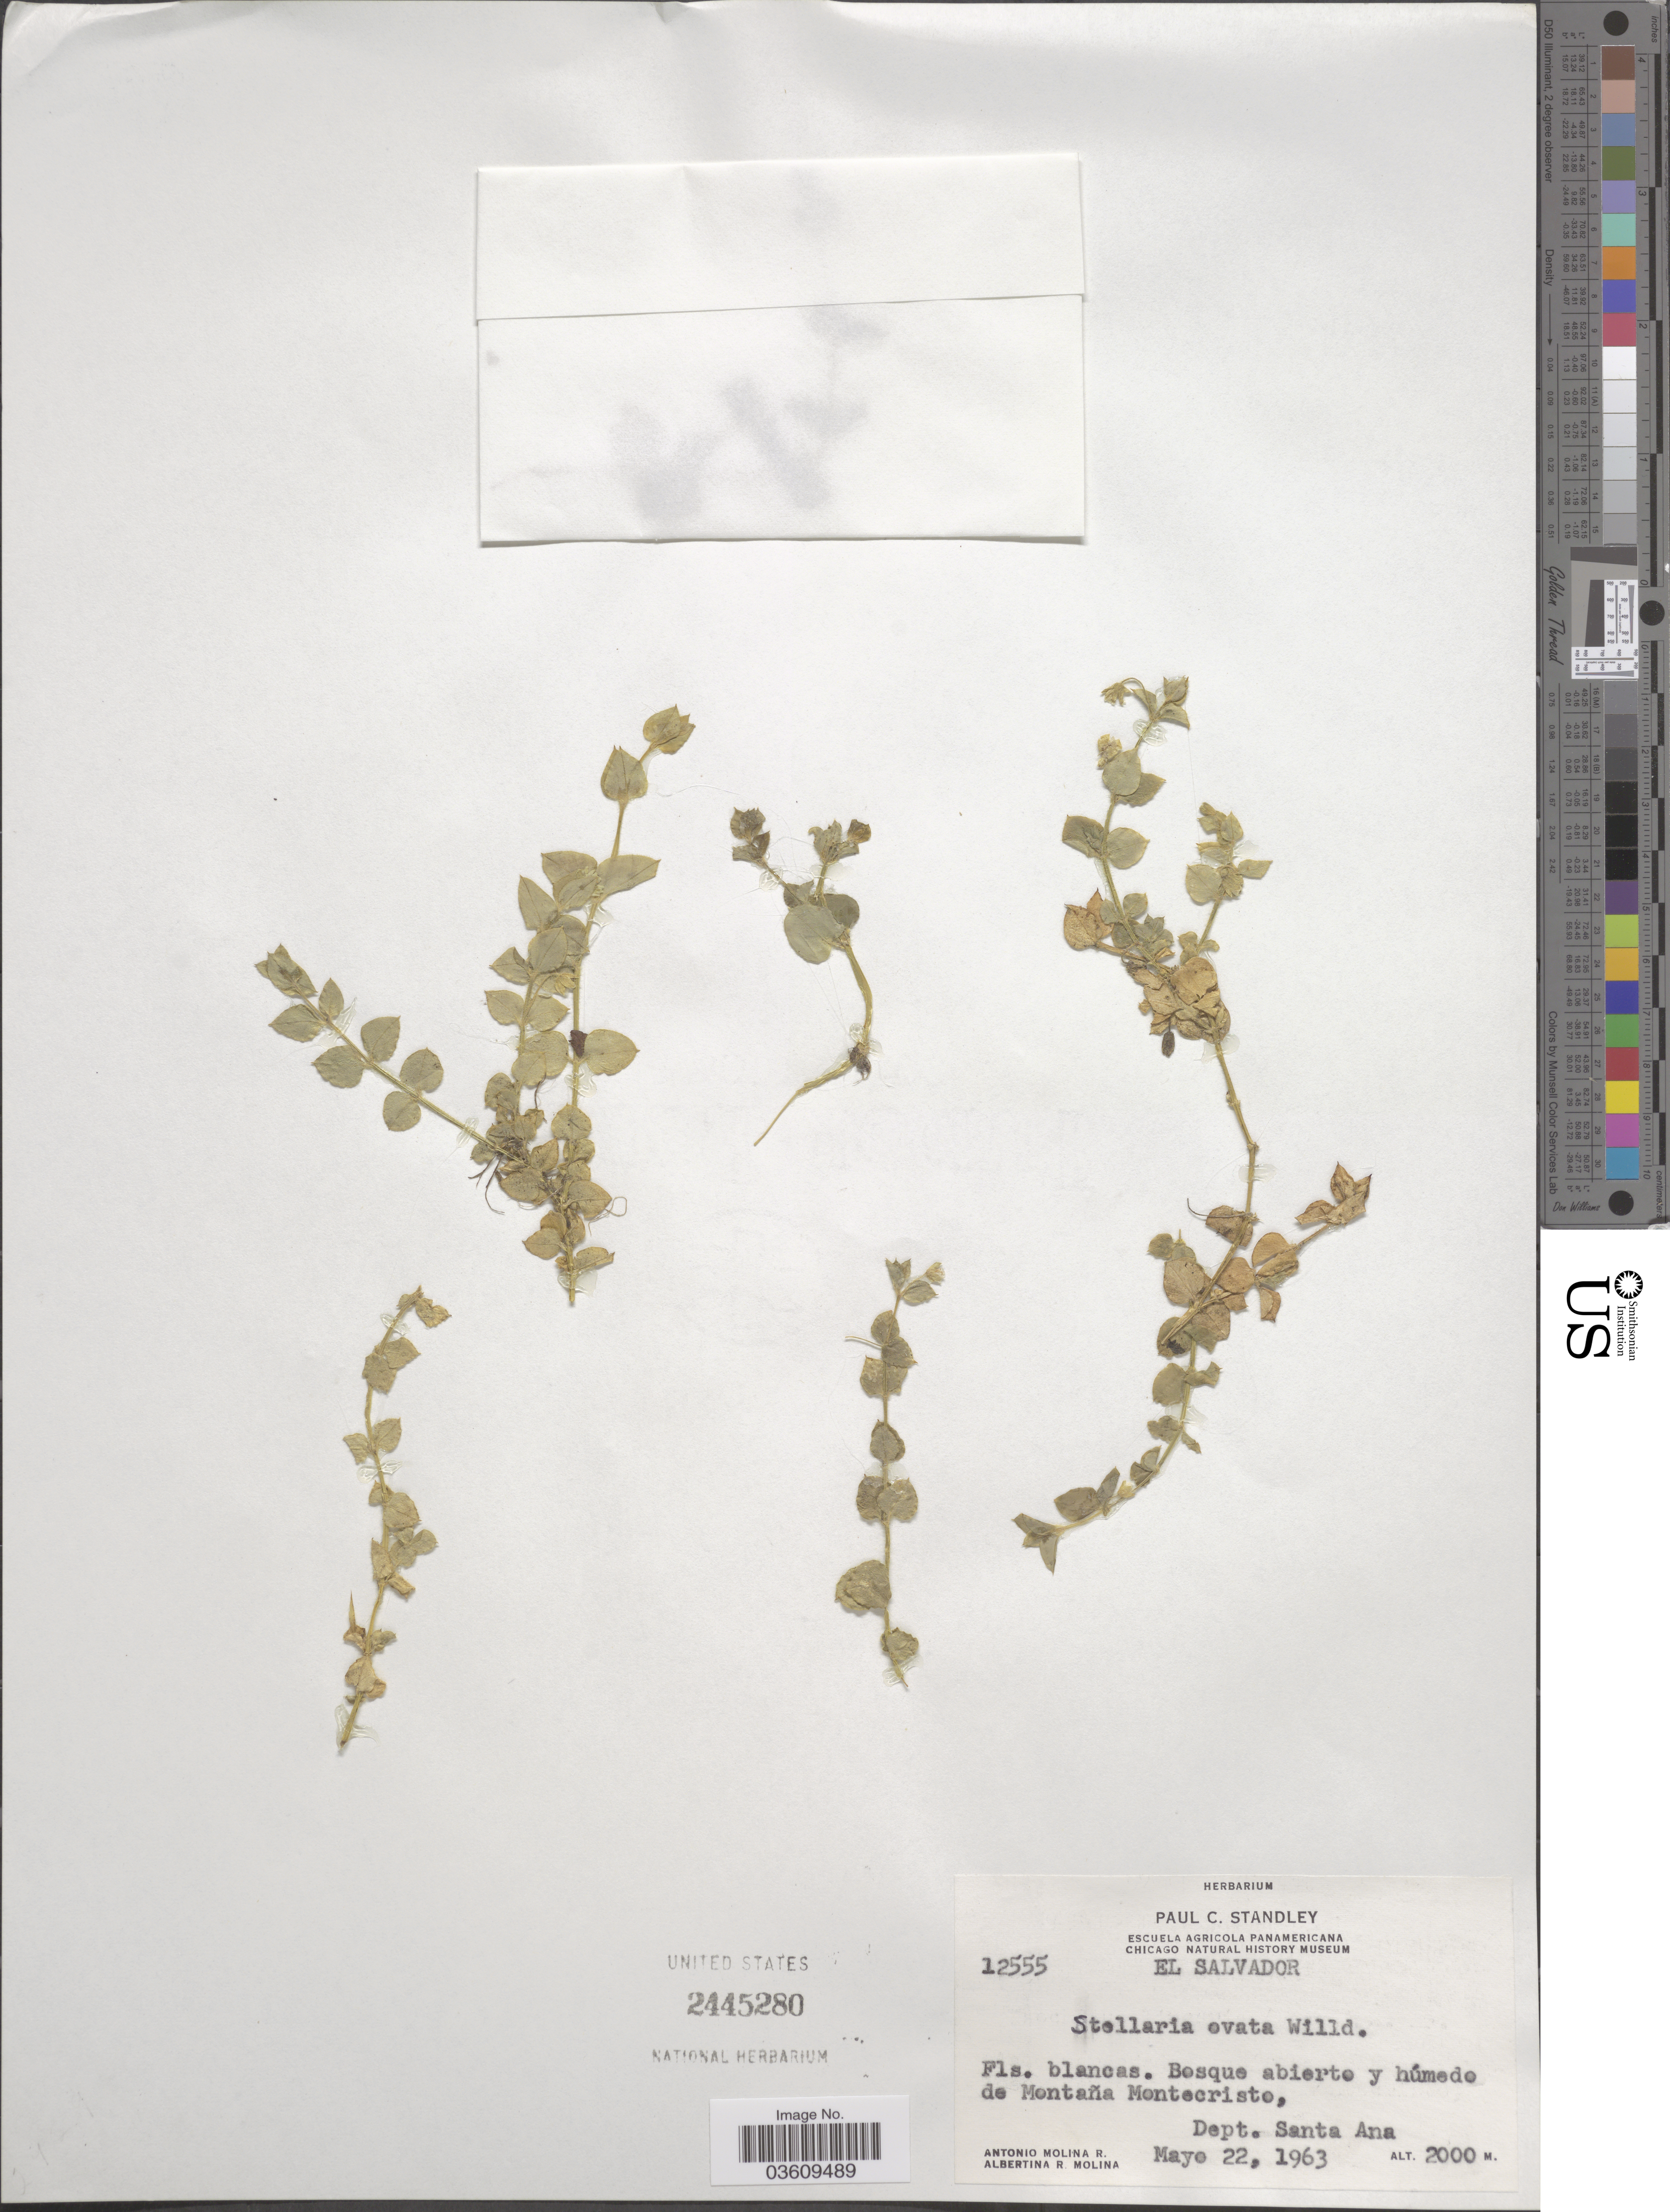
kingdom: Plantae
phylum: Tracheophyta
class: Magnoliopsida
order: Caryophyllales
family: Caryophyllaceae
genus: Stellaria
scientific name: Stellaria ovata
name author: Willd.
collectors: A. Molina R. & A. R. Molina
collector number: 12555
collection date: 1963-05-22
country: El Salvador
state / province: Santa Ana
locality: Bosque abierto y húmedo de Montaña Montecristo, Dept. Santa Ana.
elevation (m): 2000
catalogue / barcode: US 2445280